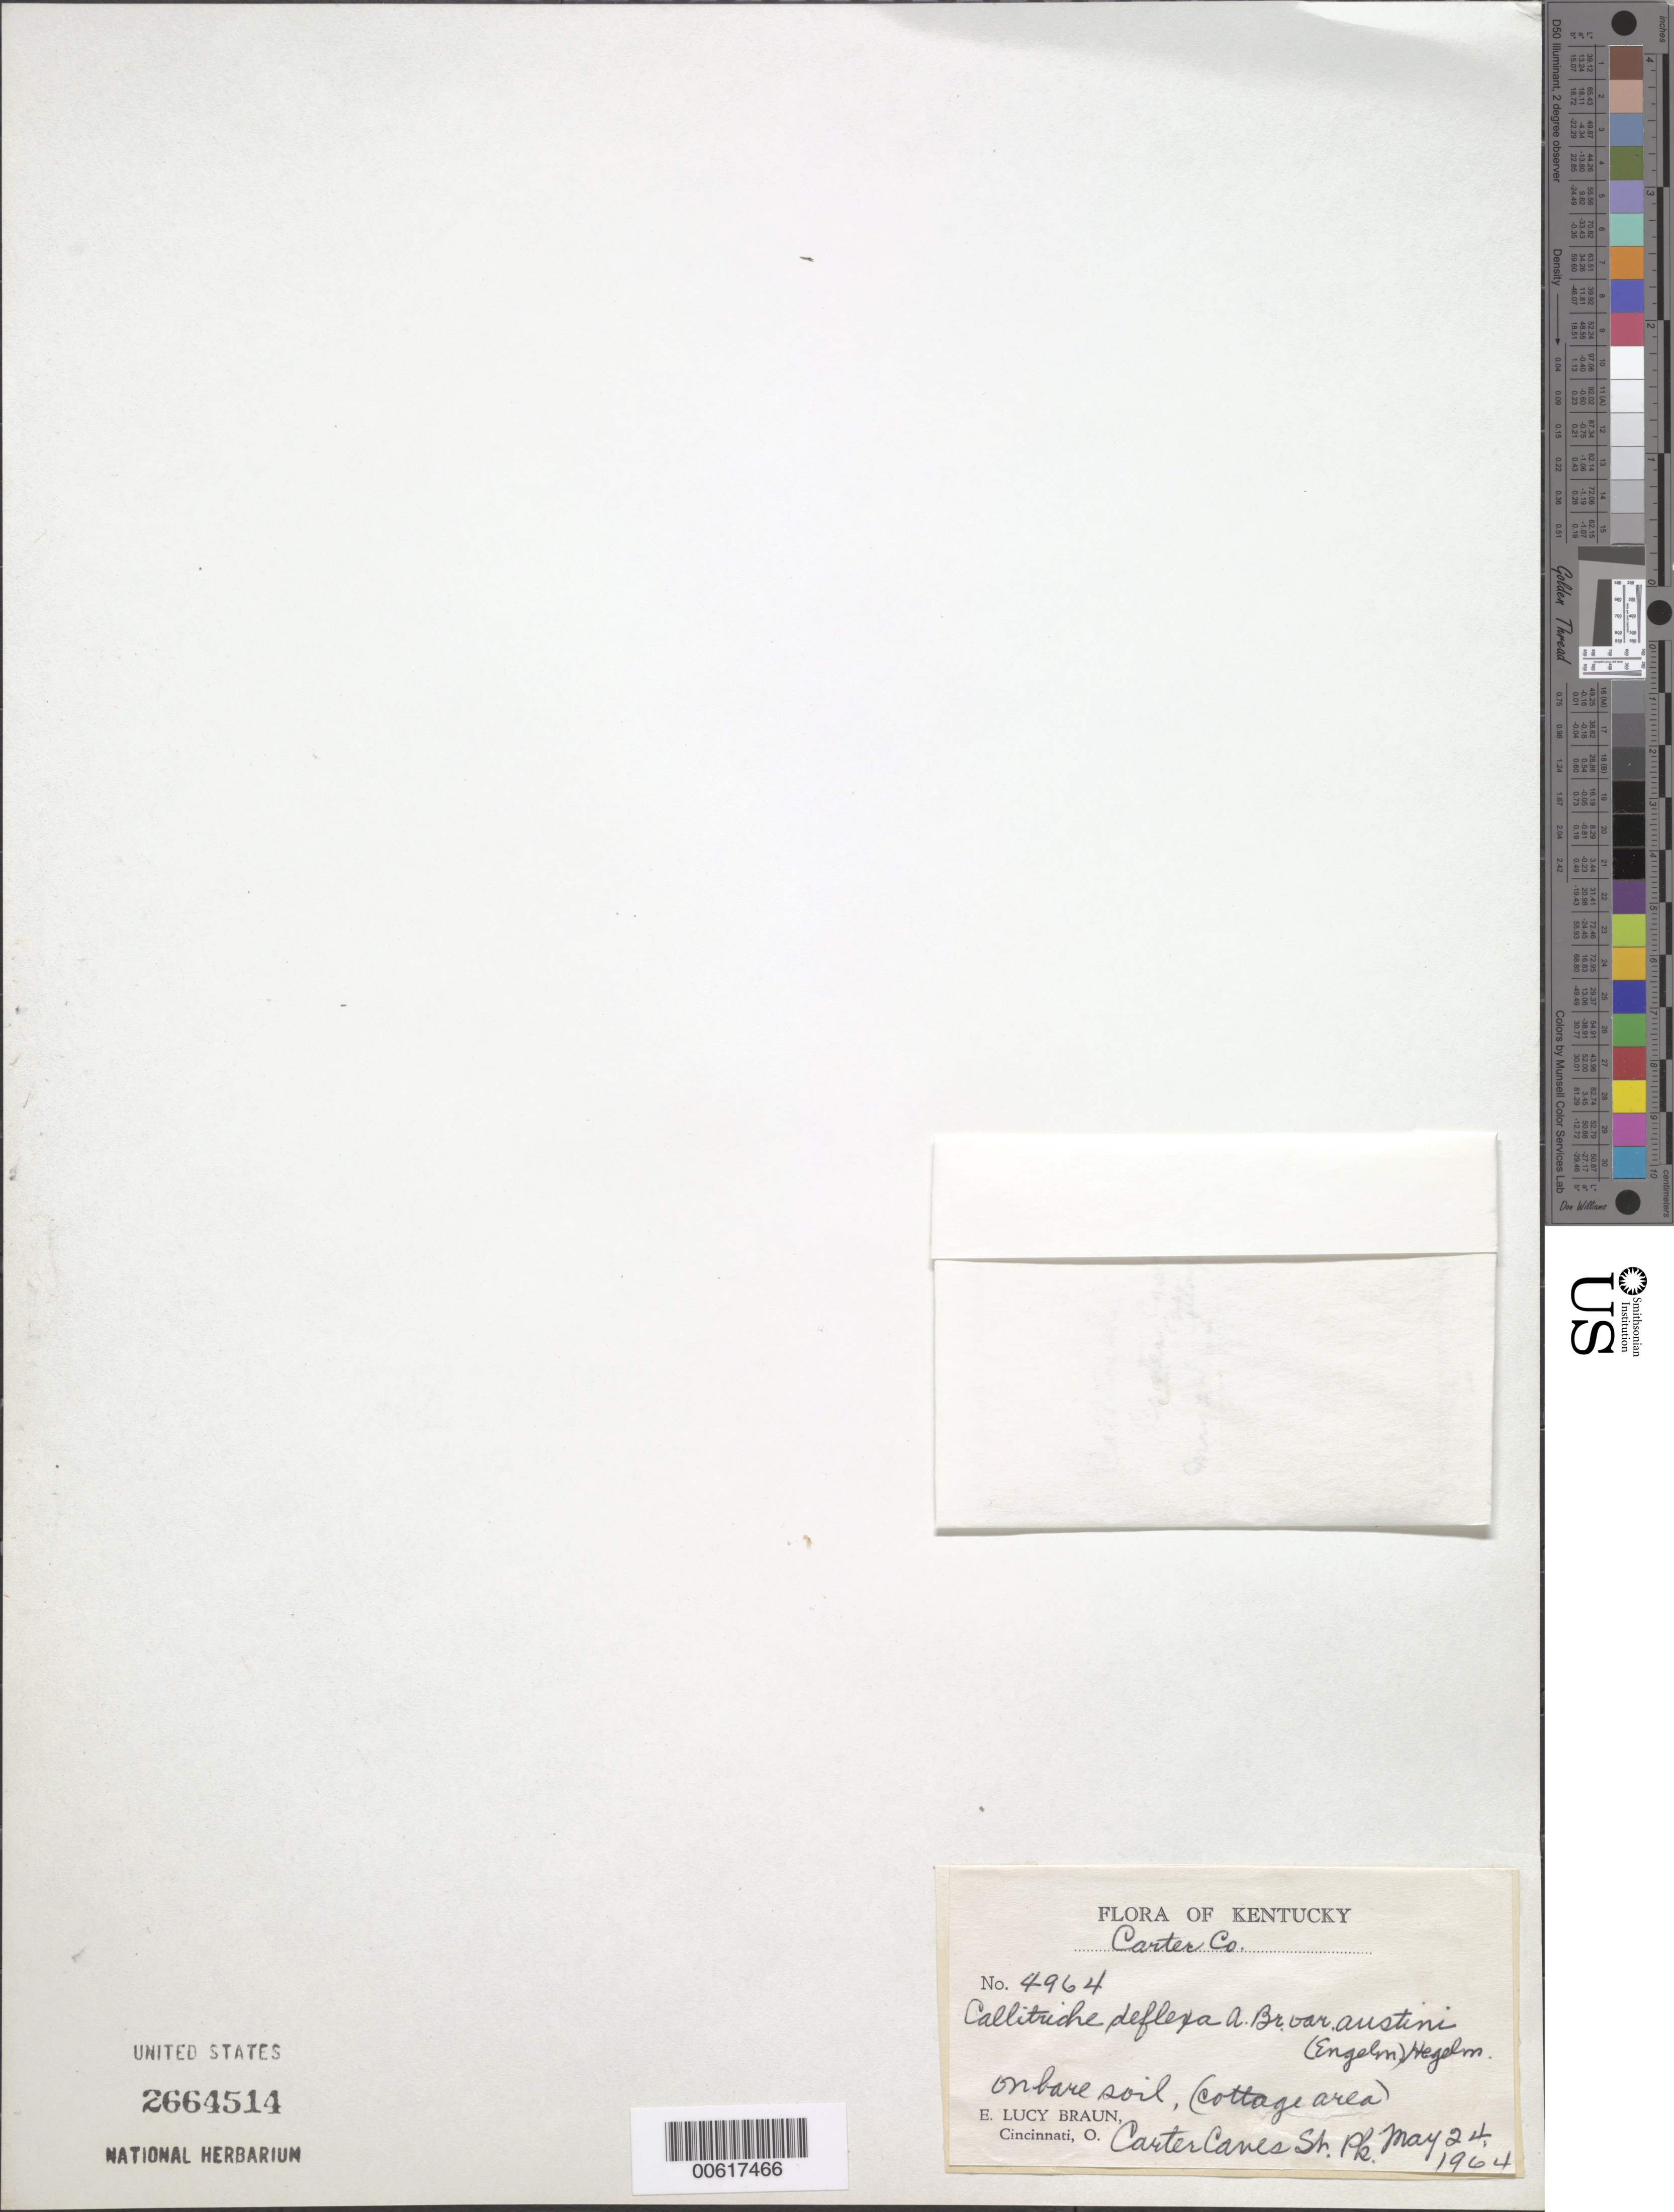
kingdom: Plantae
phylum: Tracheophyta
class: Magnoliopsida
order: Lamiales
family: Plantaginaceae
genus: Callitriche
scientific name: Callitriche terrestris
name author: Raf.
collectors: E. L. Braun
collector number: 4964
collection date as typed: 24 May 1964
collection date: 1964-05-24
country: United States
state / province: Kentucky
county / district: Carter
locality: Carter Caves State Park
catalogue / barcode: US 2664514